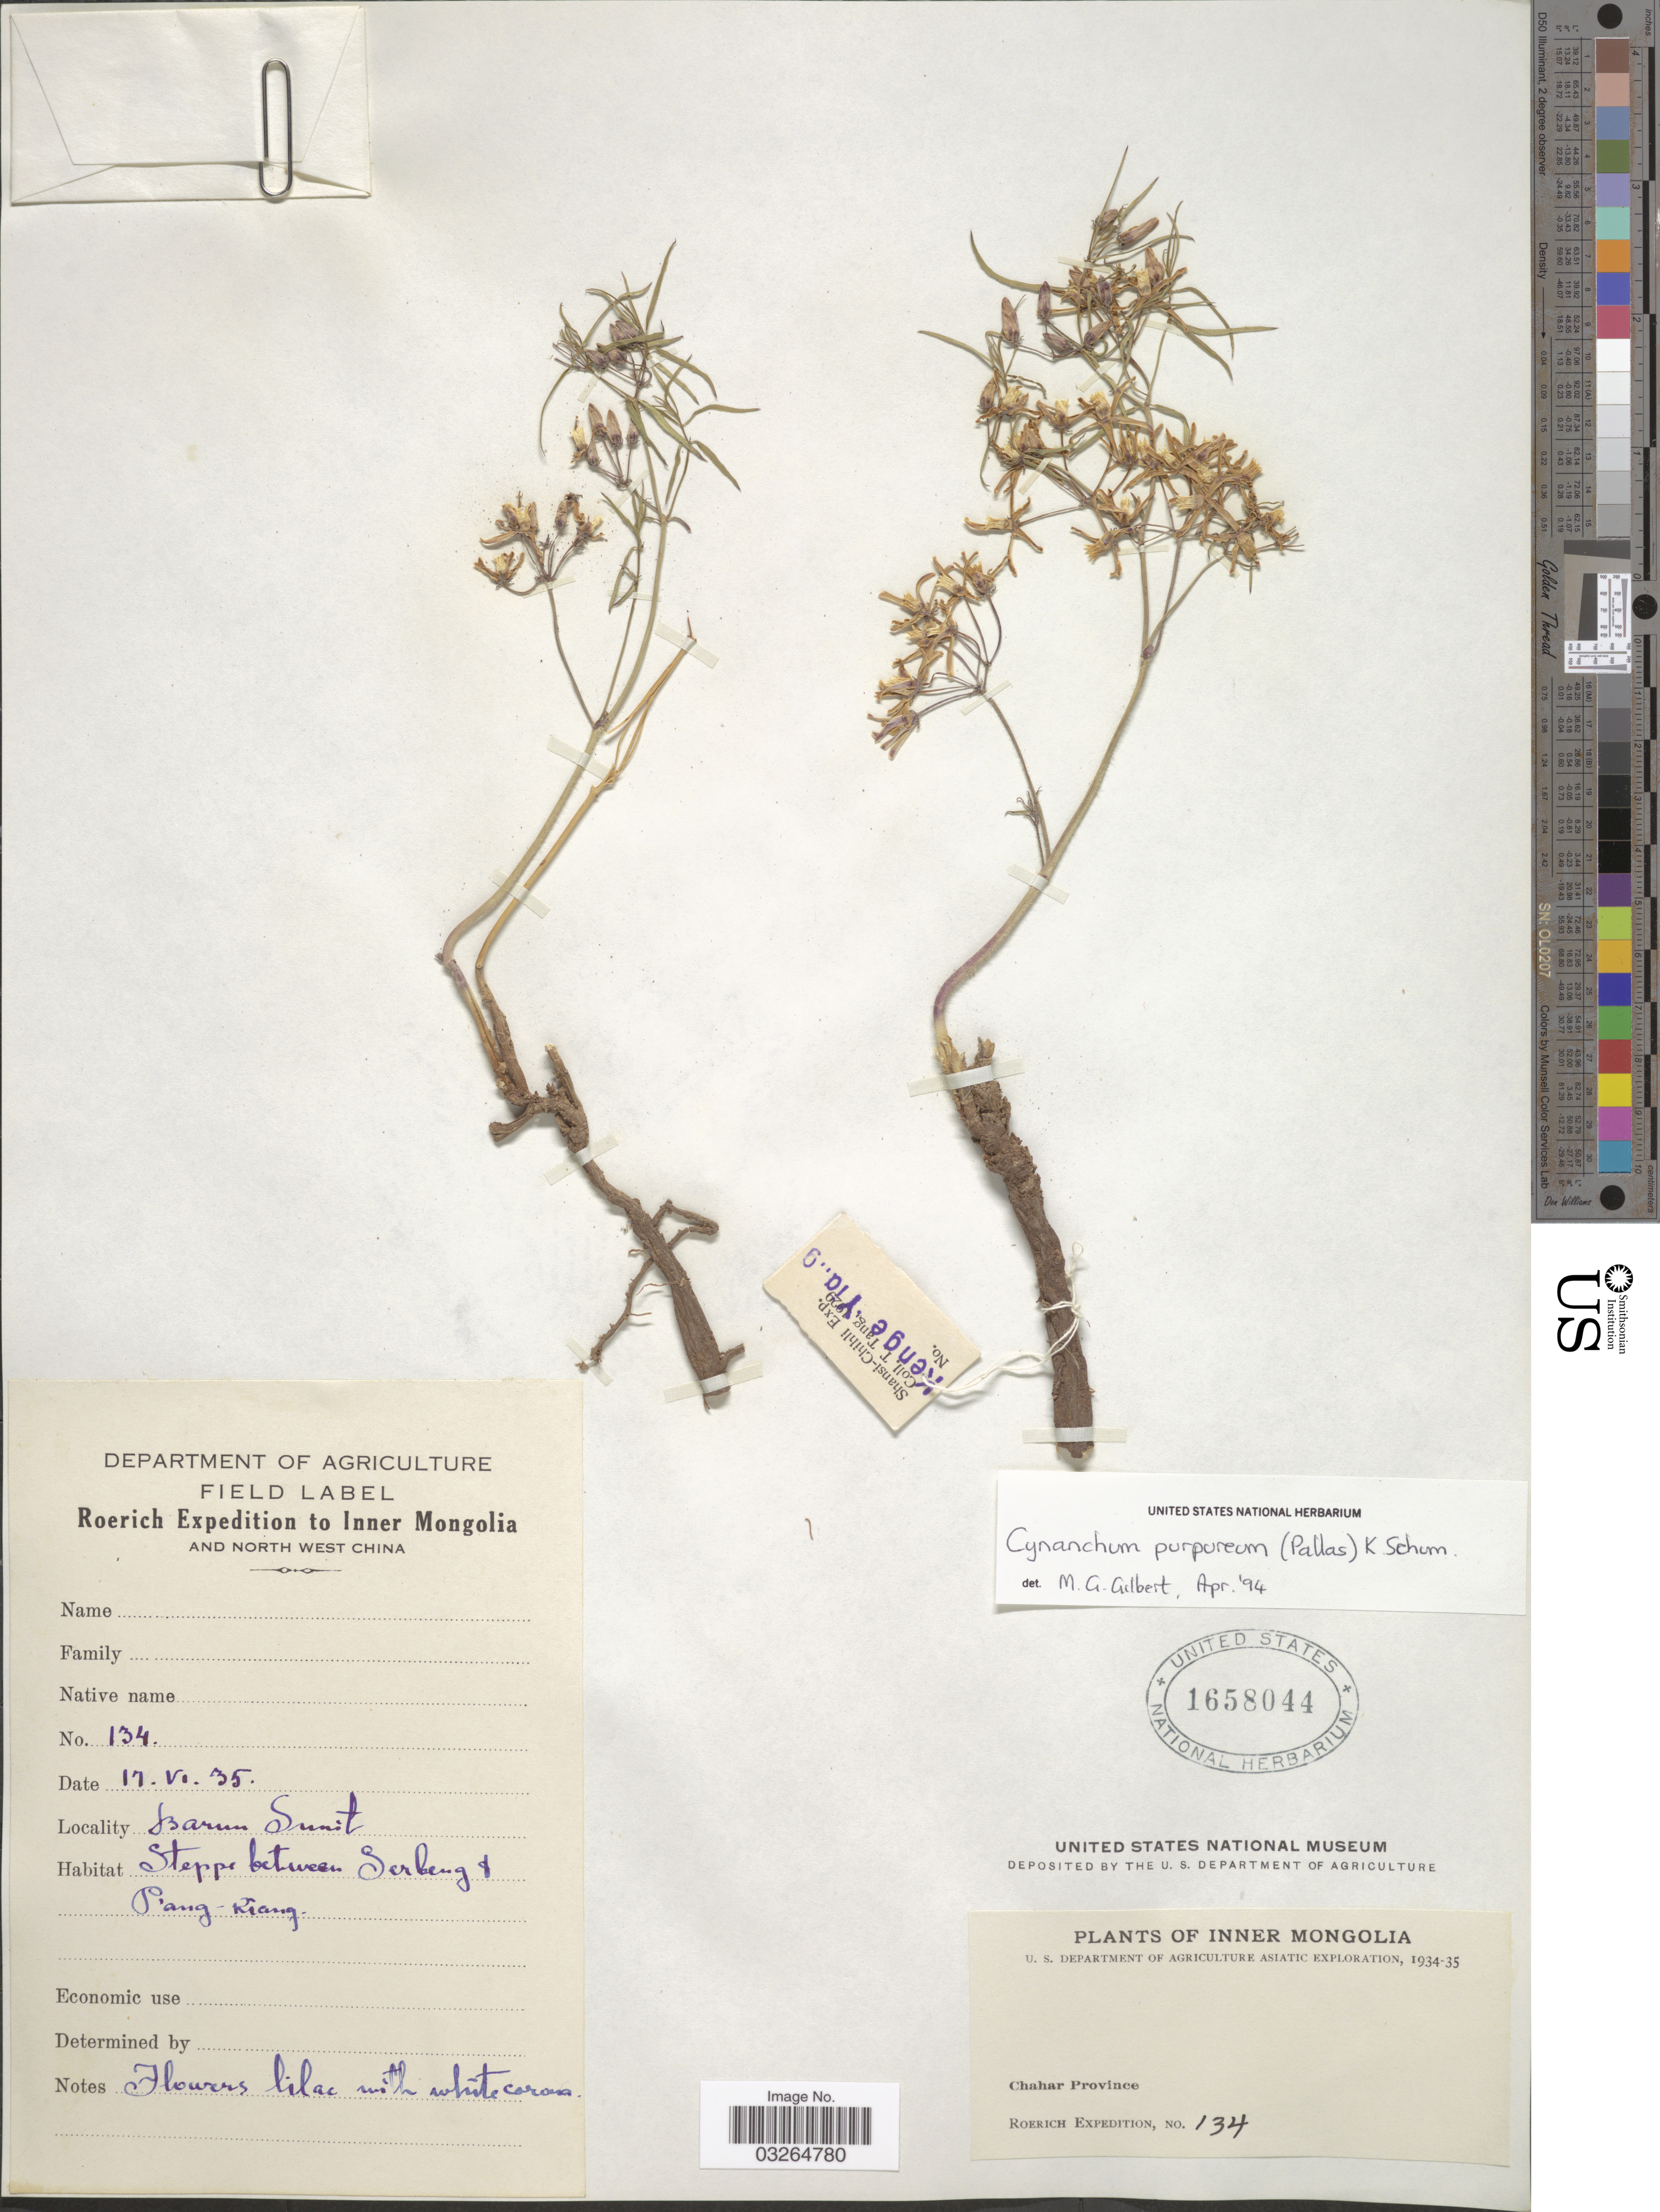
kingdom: Plantae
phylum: Tracheophyta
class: Magnoliopsida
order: Gentianales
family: Apocynaceae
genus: Cynanchum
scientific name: Cynanchum purpureum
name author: (Pall.) K. Schum.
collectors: Roerich Expedition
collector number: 134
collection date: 1935-06-17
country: China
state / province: Nei Monggol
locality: Inner Mongolia and North West China. Barun Sunit. Steppe between Serbeng and Pang-Kiang. Chahar Province.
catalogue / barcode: US 1658044